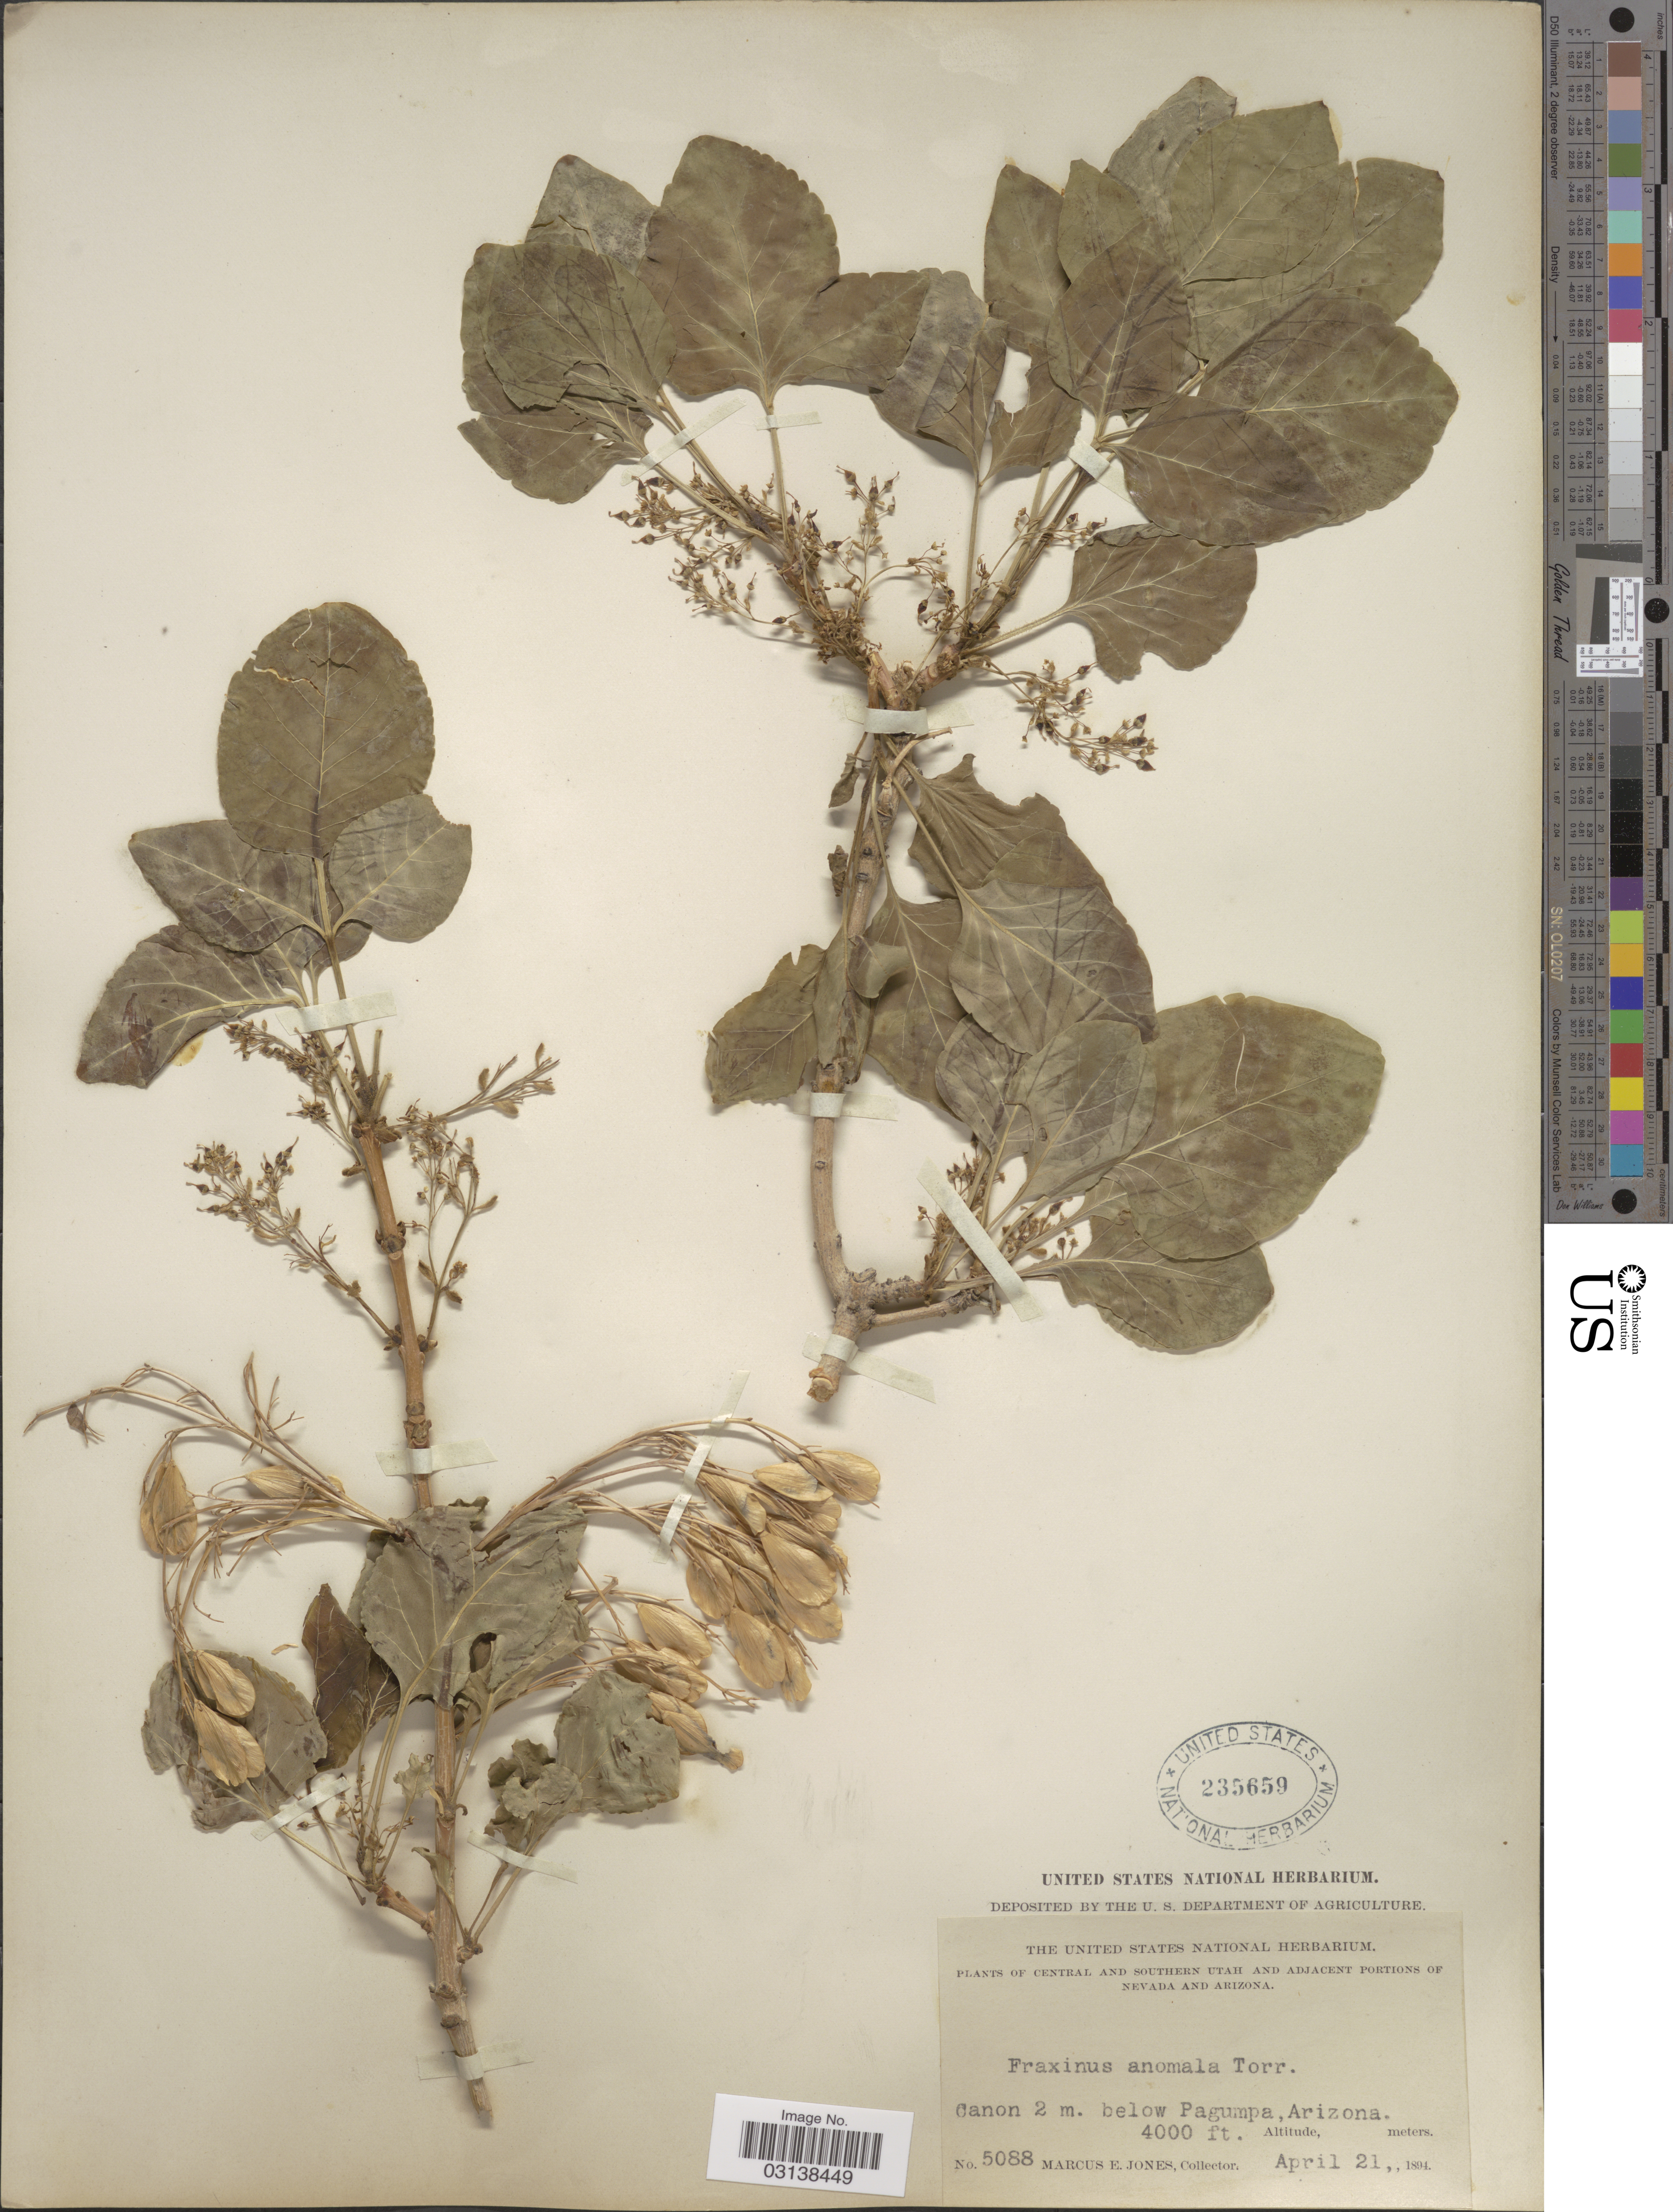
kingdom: Plantae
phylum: Tracheophyta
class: Magnoliopsida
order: Lamiales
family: Oleaceae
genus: Fraxinus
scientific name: Fraxinus anomala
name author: Torr. ex S. Watson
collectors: M. E. Jones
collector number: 5088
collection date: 1894-04-21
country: United States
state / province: Arizona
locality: Adjacent portions of Arizona, Canon 2 m. below Pagumpa, Arizona.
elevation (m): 1219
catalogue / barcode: US 235659